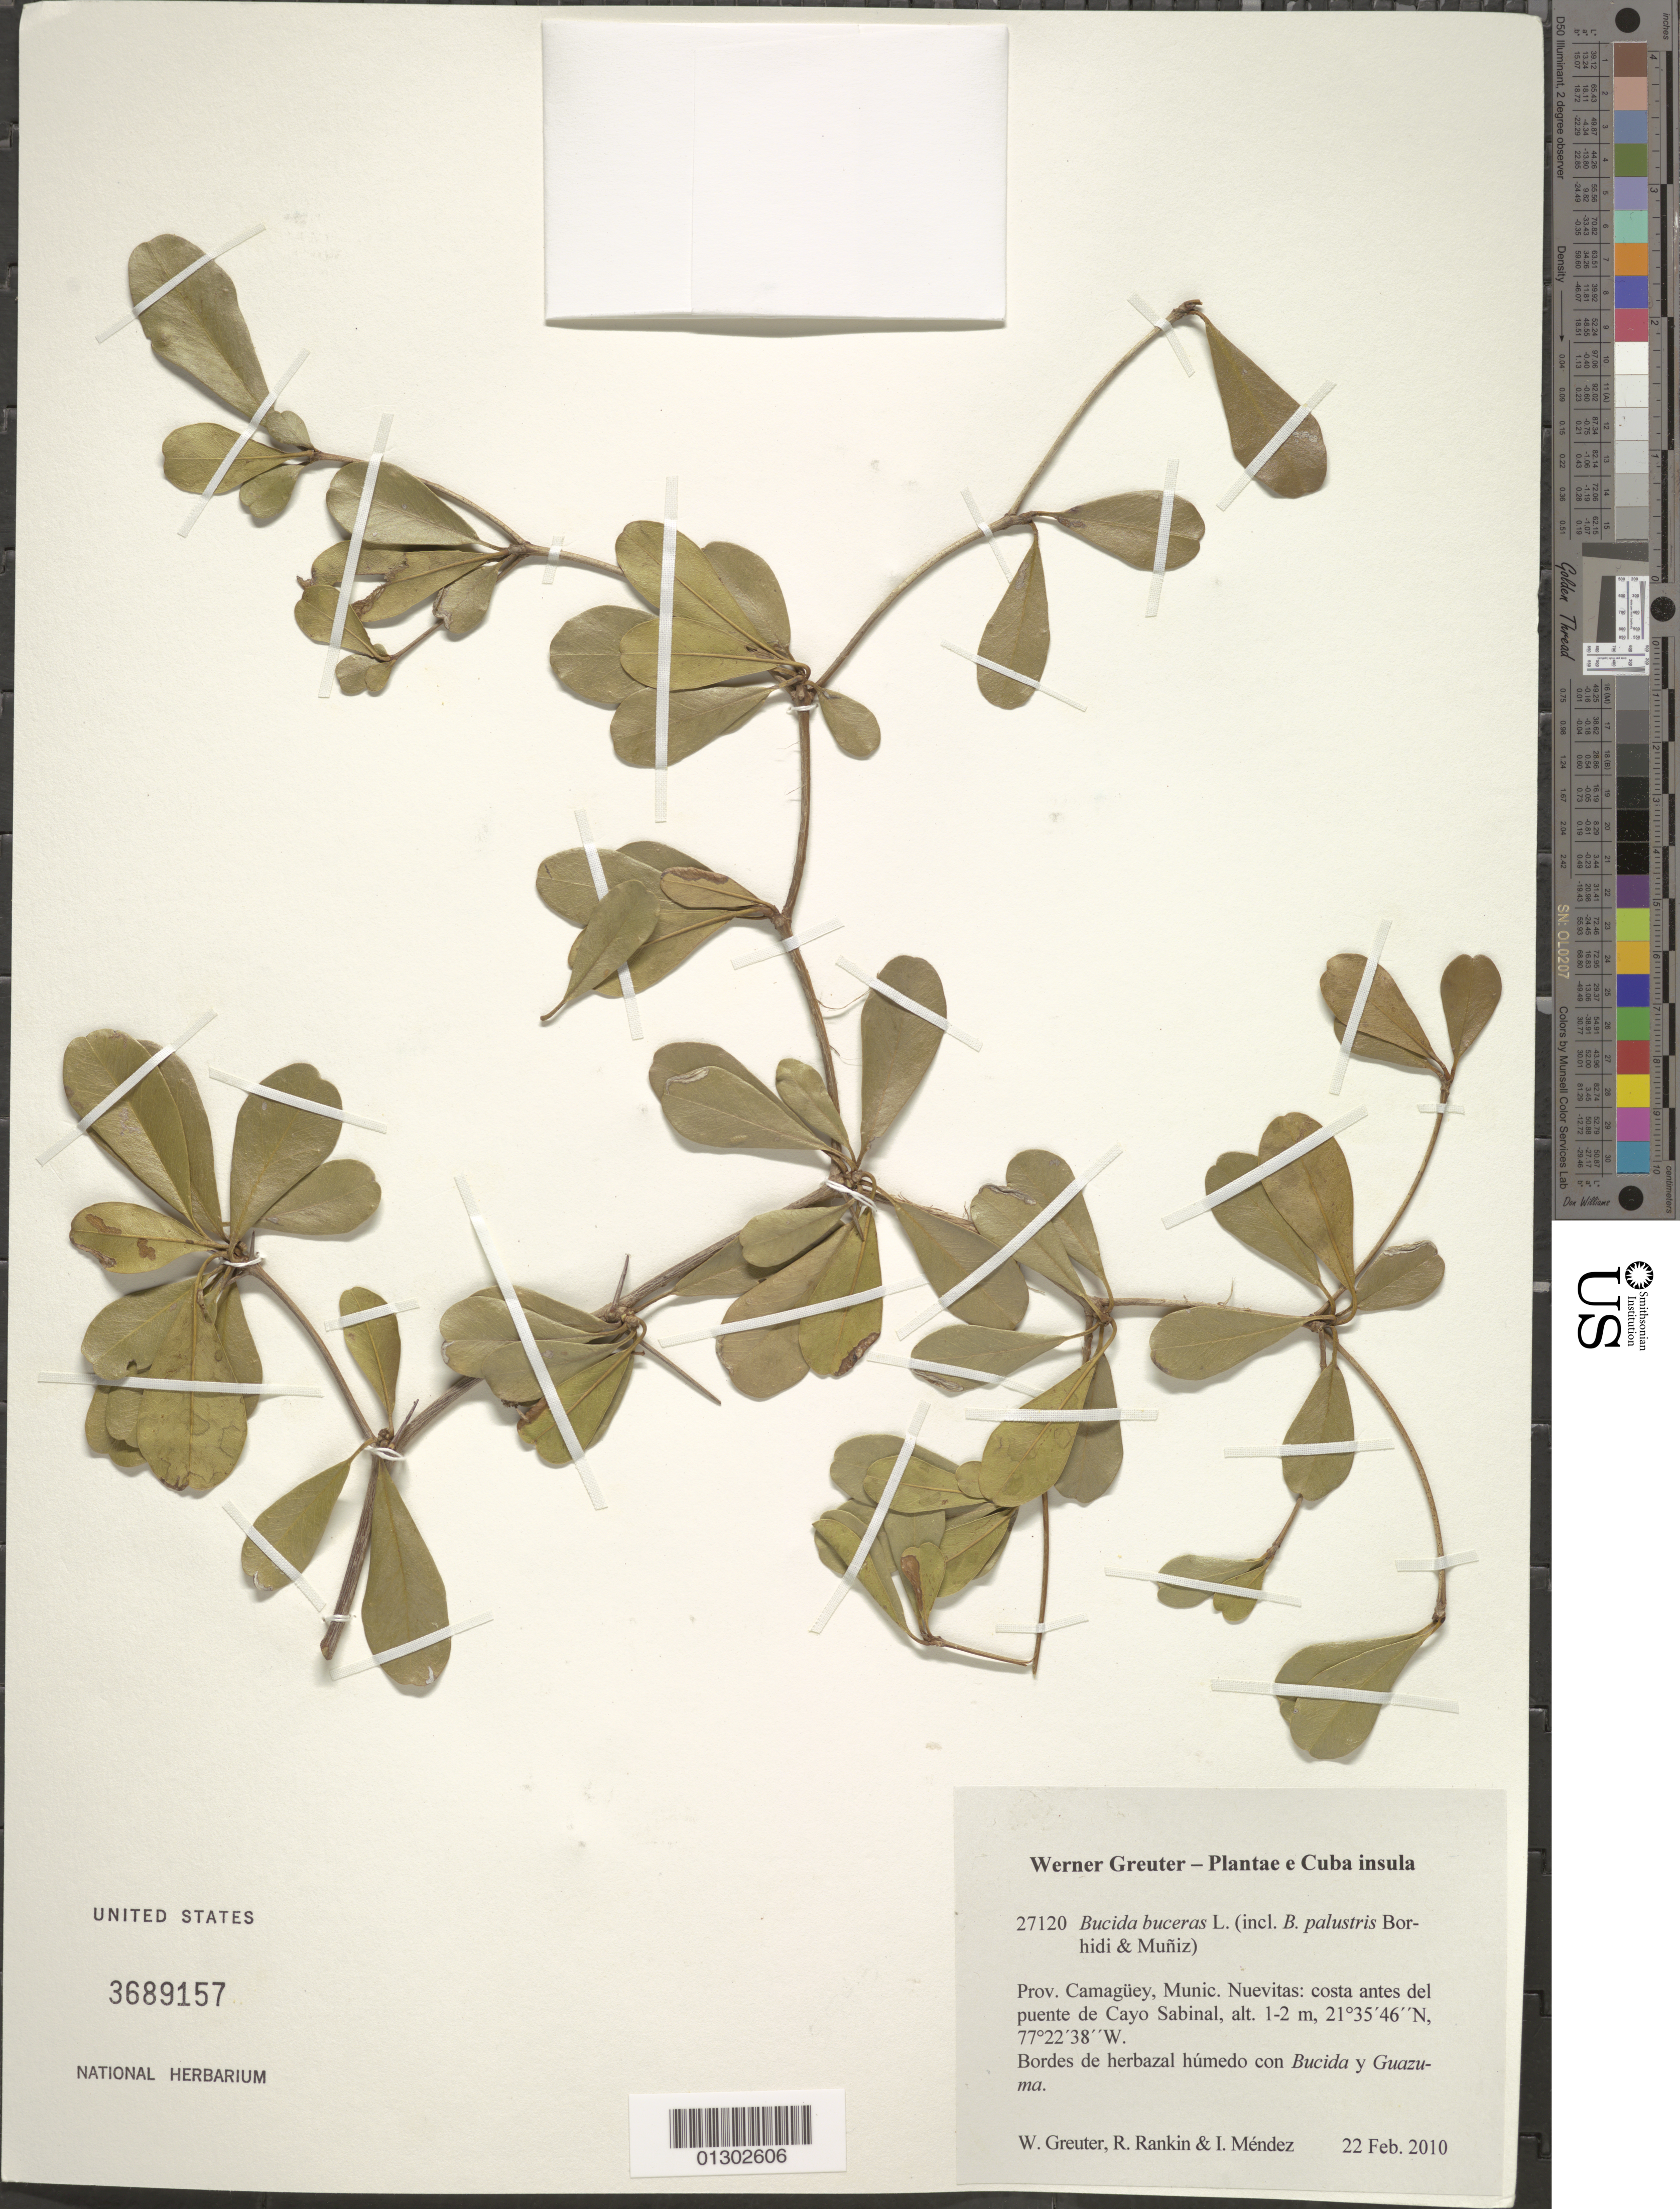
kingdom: Plantae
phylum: Tracheophyta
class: Magnoliopsida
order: Myrtales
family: Combretaceae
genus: Terminalia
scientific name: Terminalia buceras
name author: (L.) C. Wright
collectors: W. R. Greuter, R. Rankin Rodriguez & I. Méndez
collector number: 27120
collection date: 2010-02-22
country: Cuba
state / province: Camagüey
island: Cuba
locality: Munic. Nuevitas: costa antes del puente de Cayo Sabinal.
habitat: Bordes de herbazal con Bucida y Guazuma.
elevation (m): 1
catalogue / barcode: US 3689157